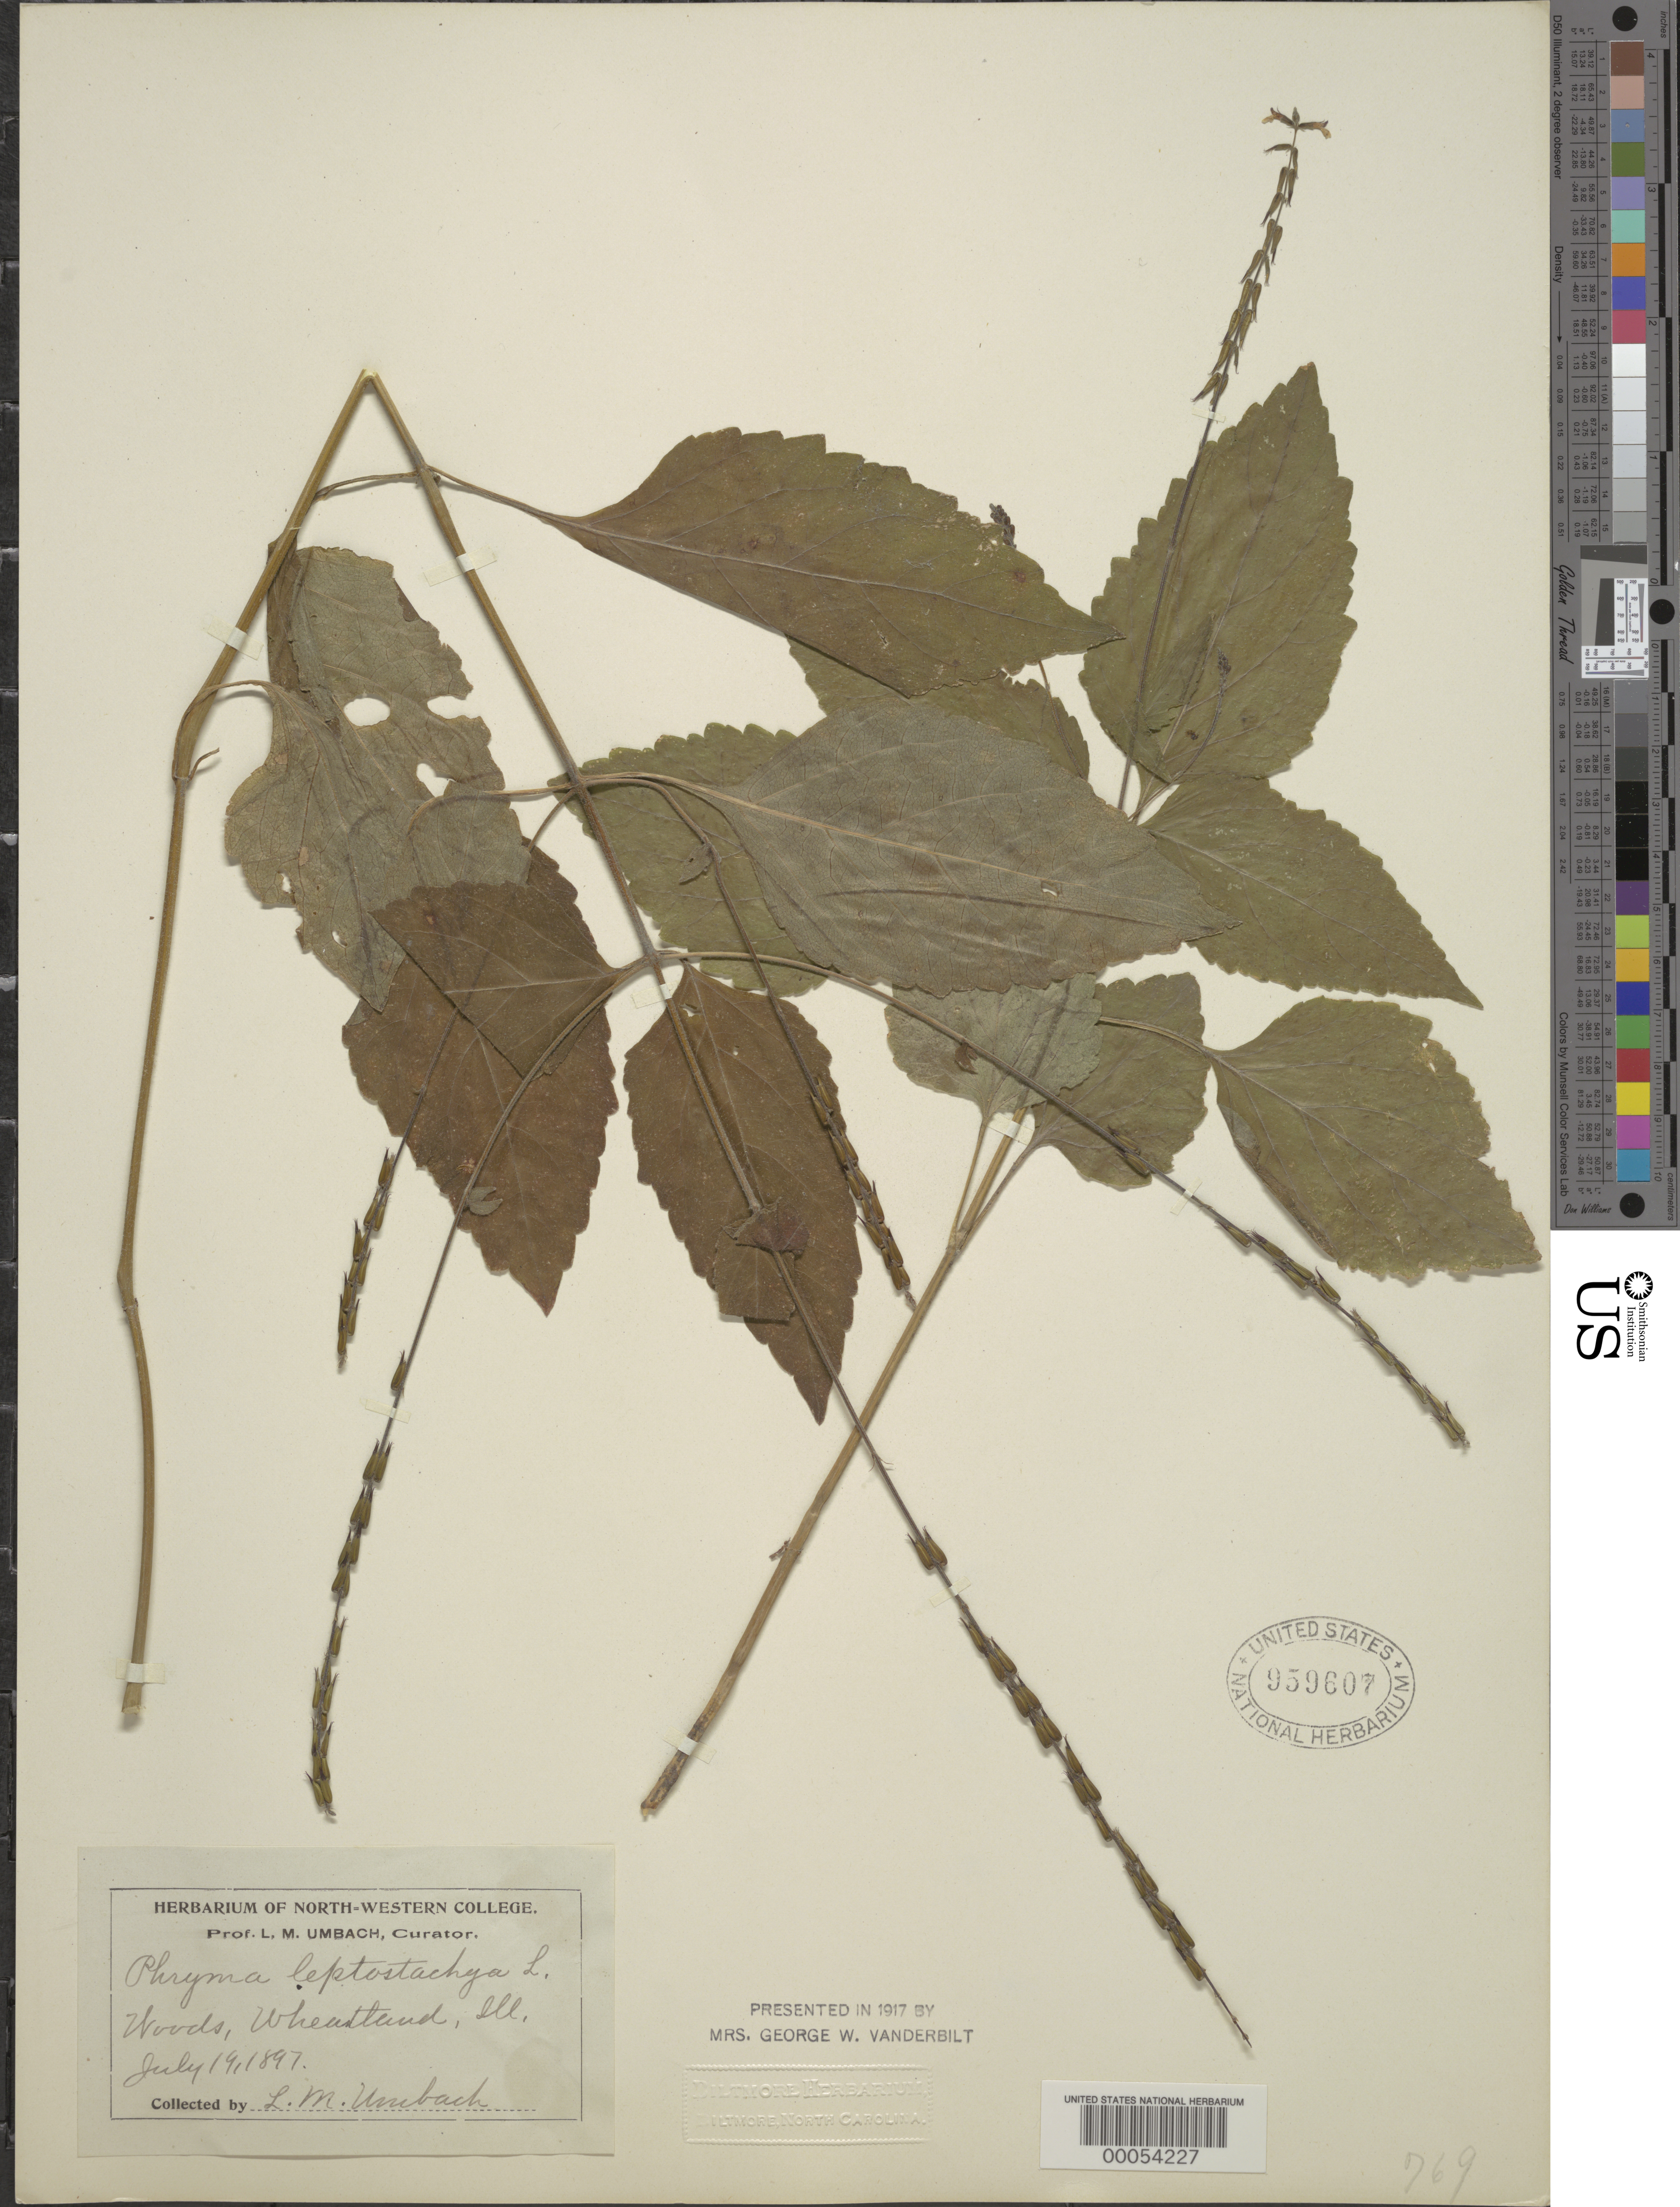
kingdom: Plantae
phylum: Tracheophyta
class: Magnoliopsida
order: Lamiales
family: Phrymaceae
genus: Phryma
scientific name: Phryma leptostachya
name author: L.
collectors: L. M. Umbach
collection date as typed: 19 Jul 1897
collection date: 1897-07-19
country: United States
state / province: Illinois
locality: Wheatland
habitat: In woods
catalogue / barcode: US 959607